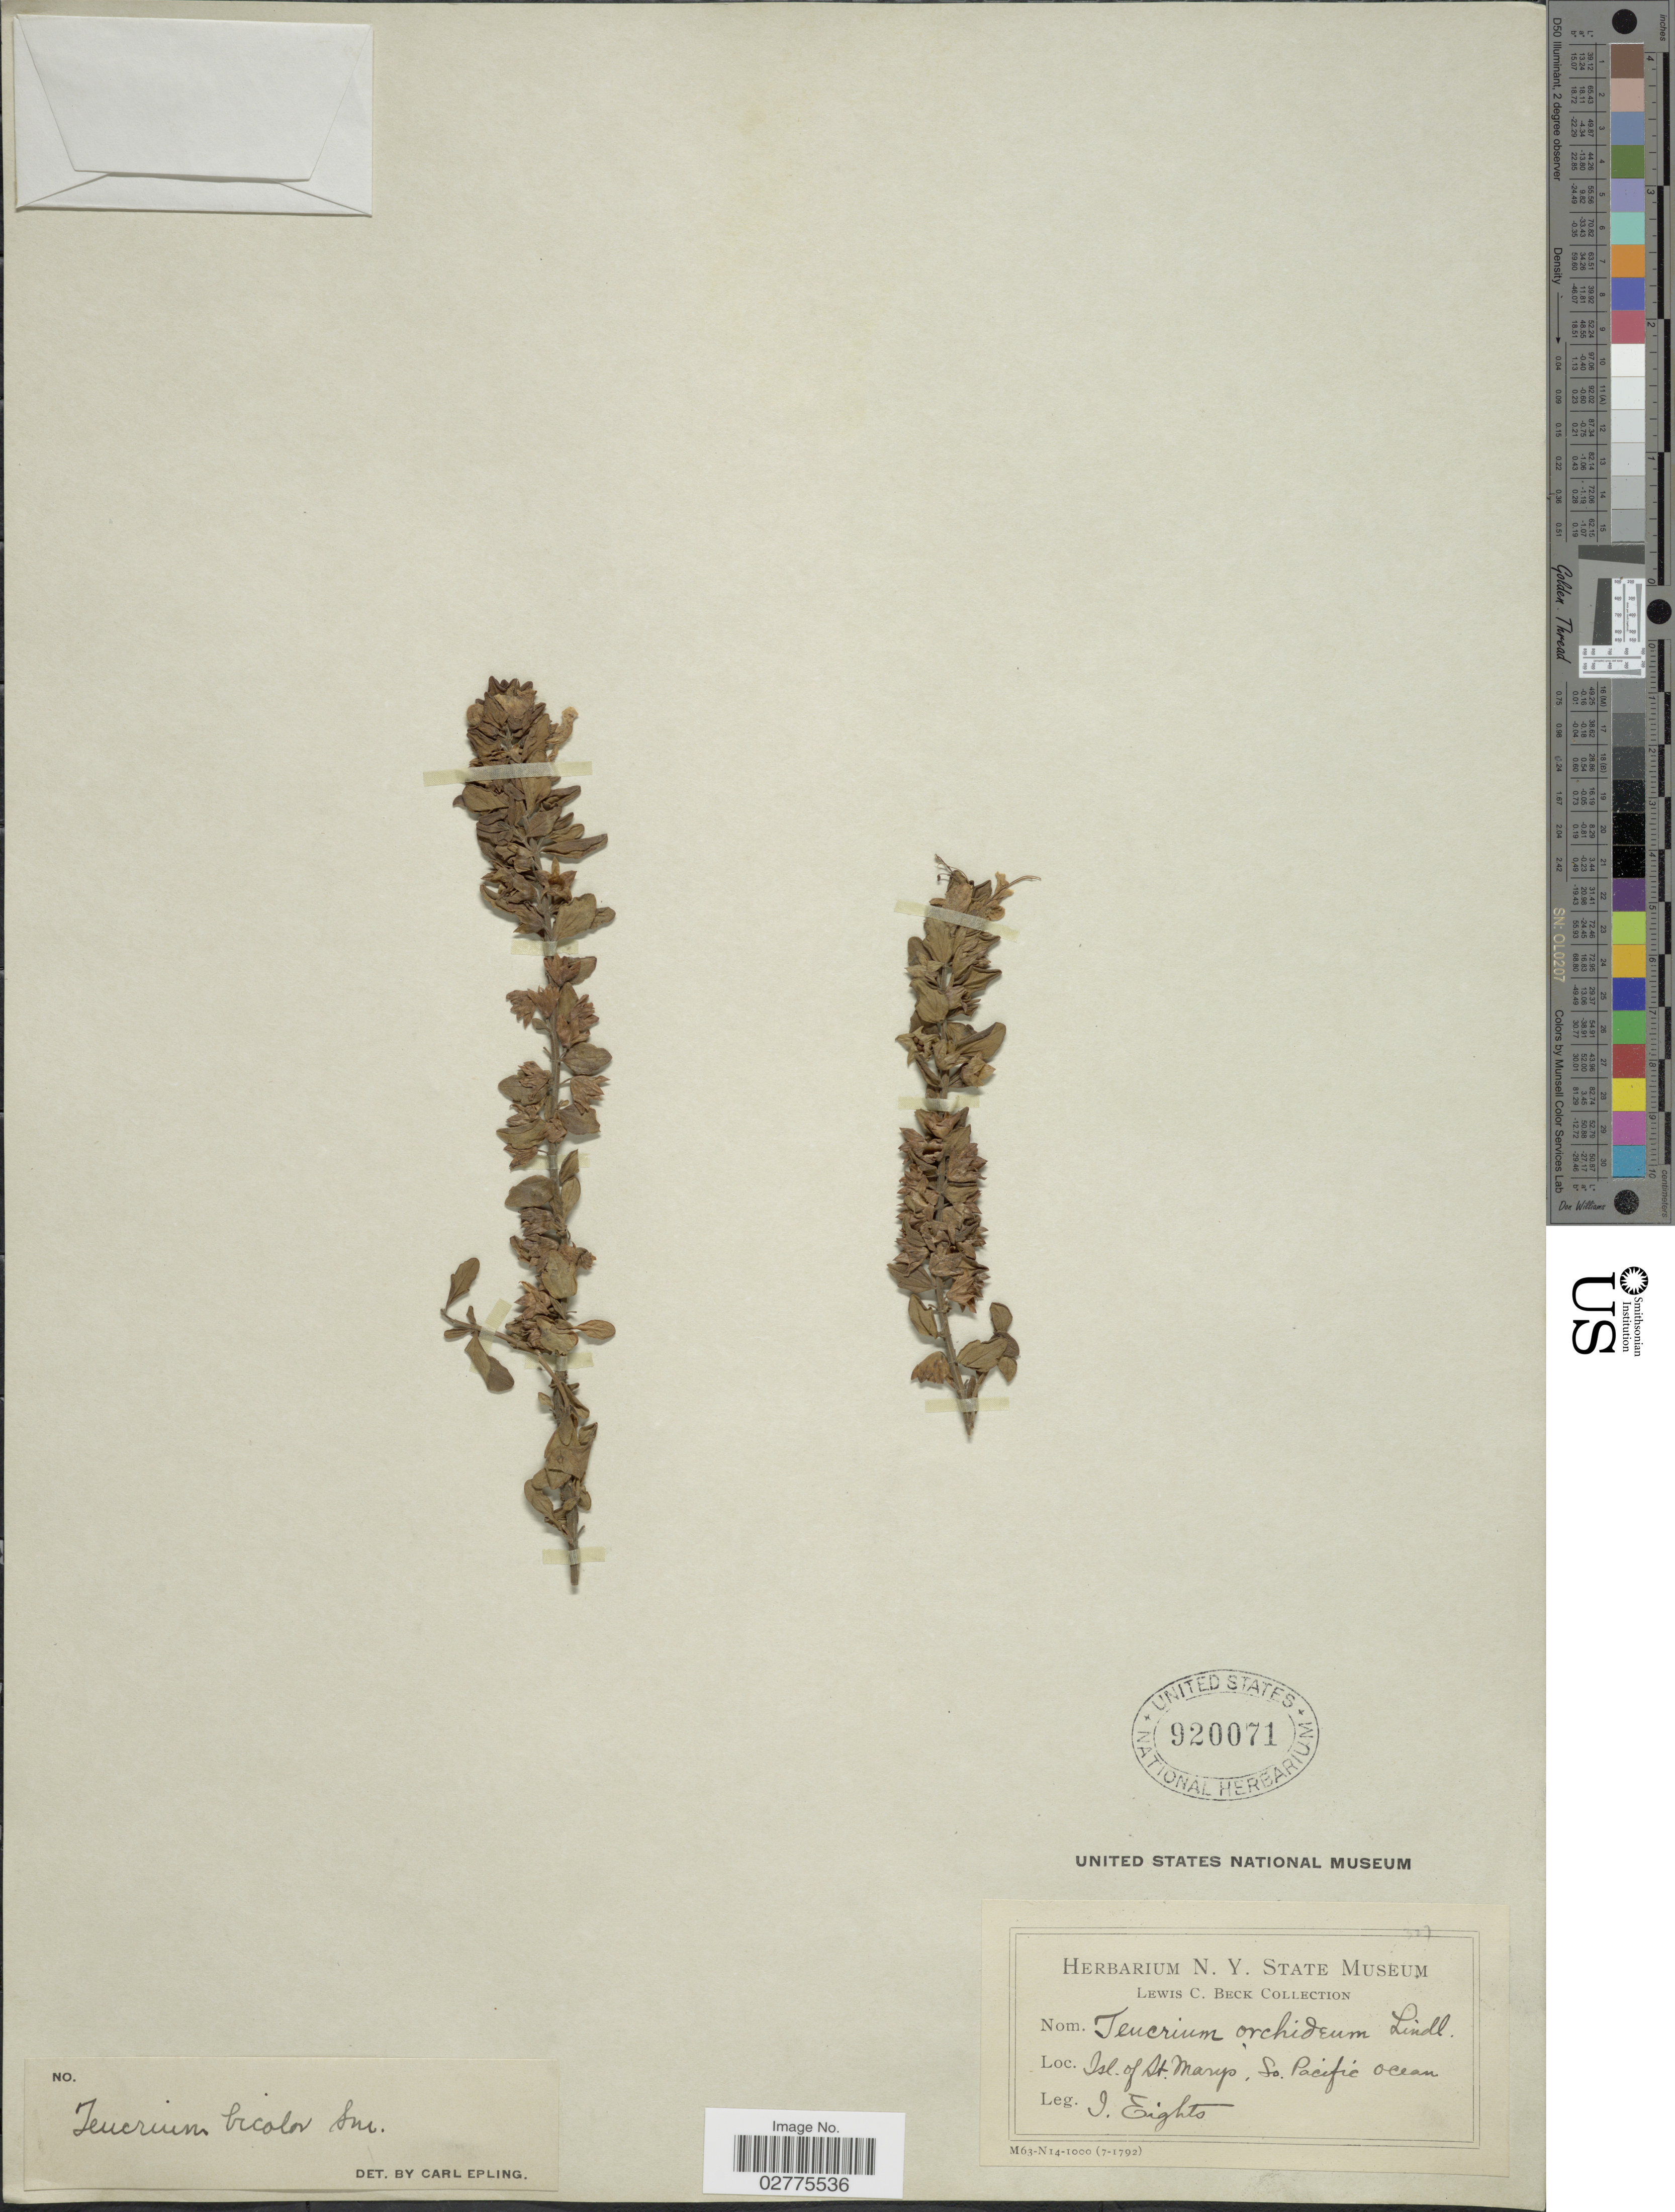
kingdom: Plantae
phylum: Tracheophyta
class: Magnoliopsida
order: Lamiales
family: Lamiaceae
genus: Teucrium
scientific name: Teucrium bicolor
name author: (Sm.) Raf.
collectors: J. Eights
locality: Isl. of St. Marys, So. Pacific ocean.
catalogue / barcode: US 920071